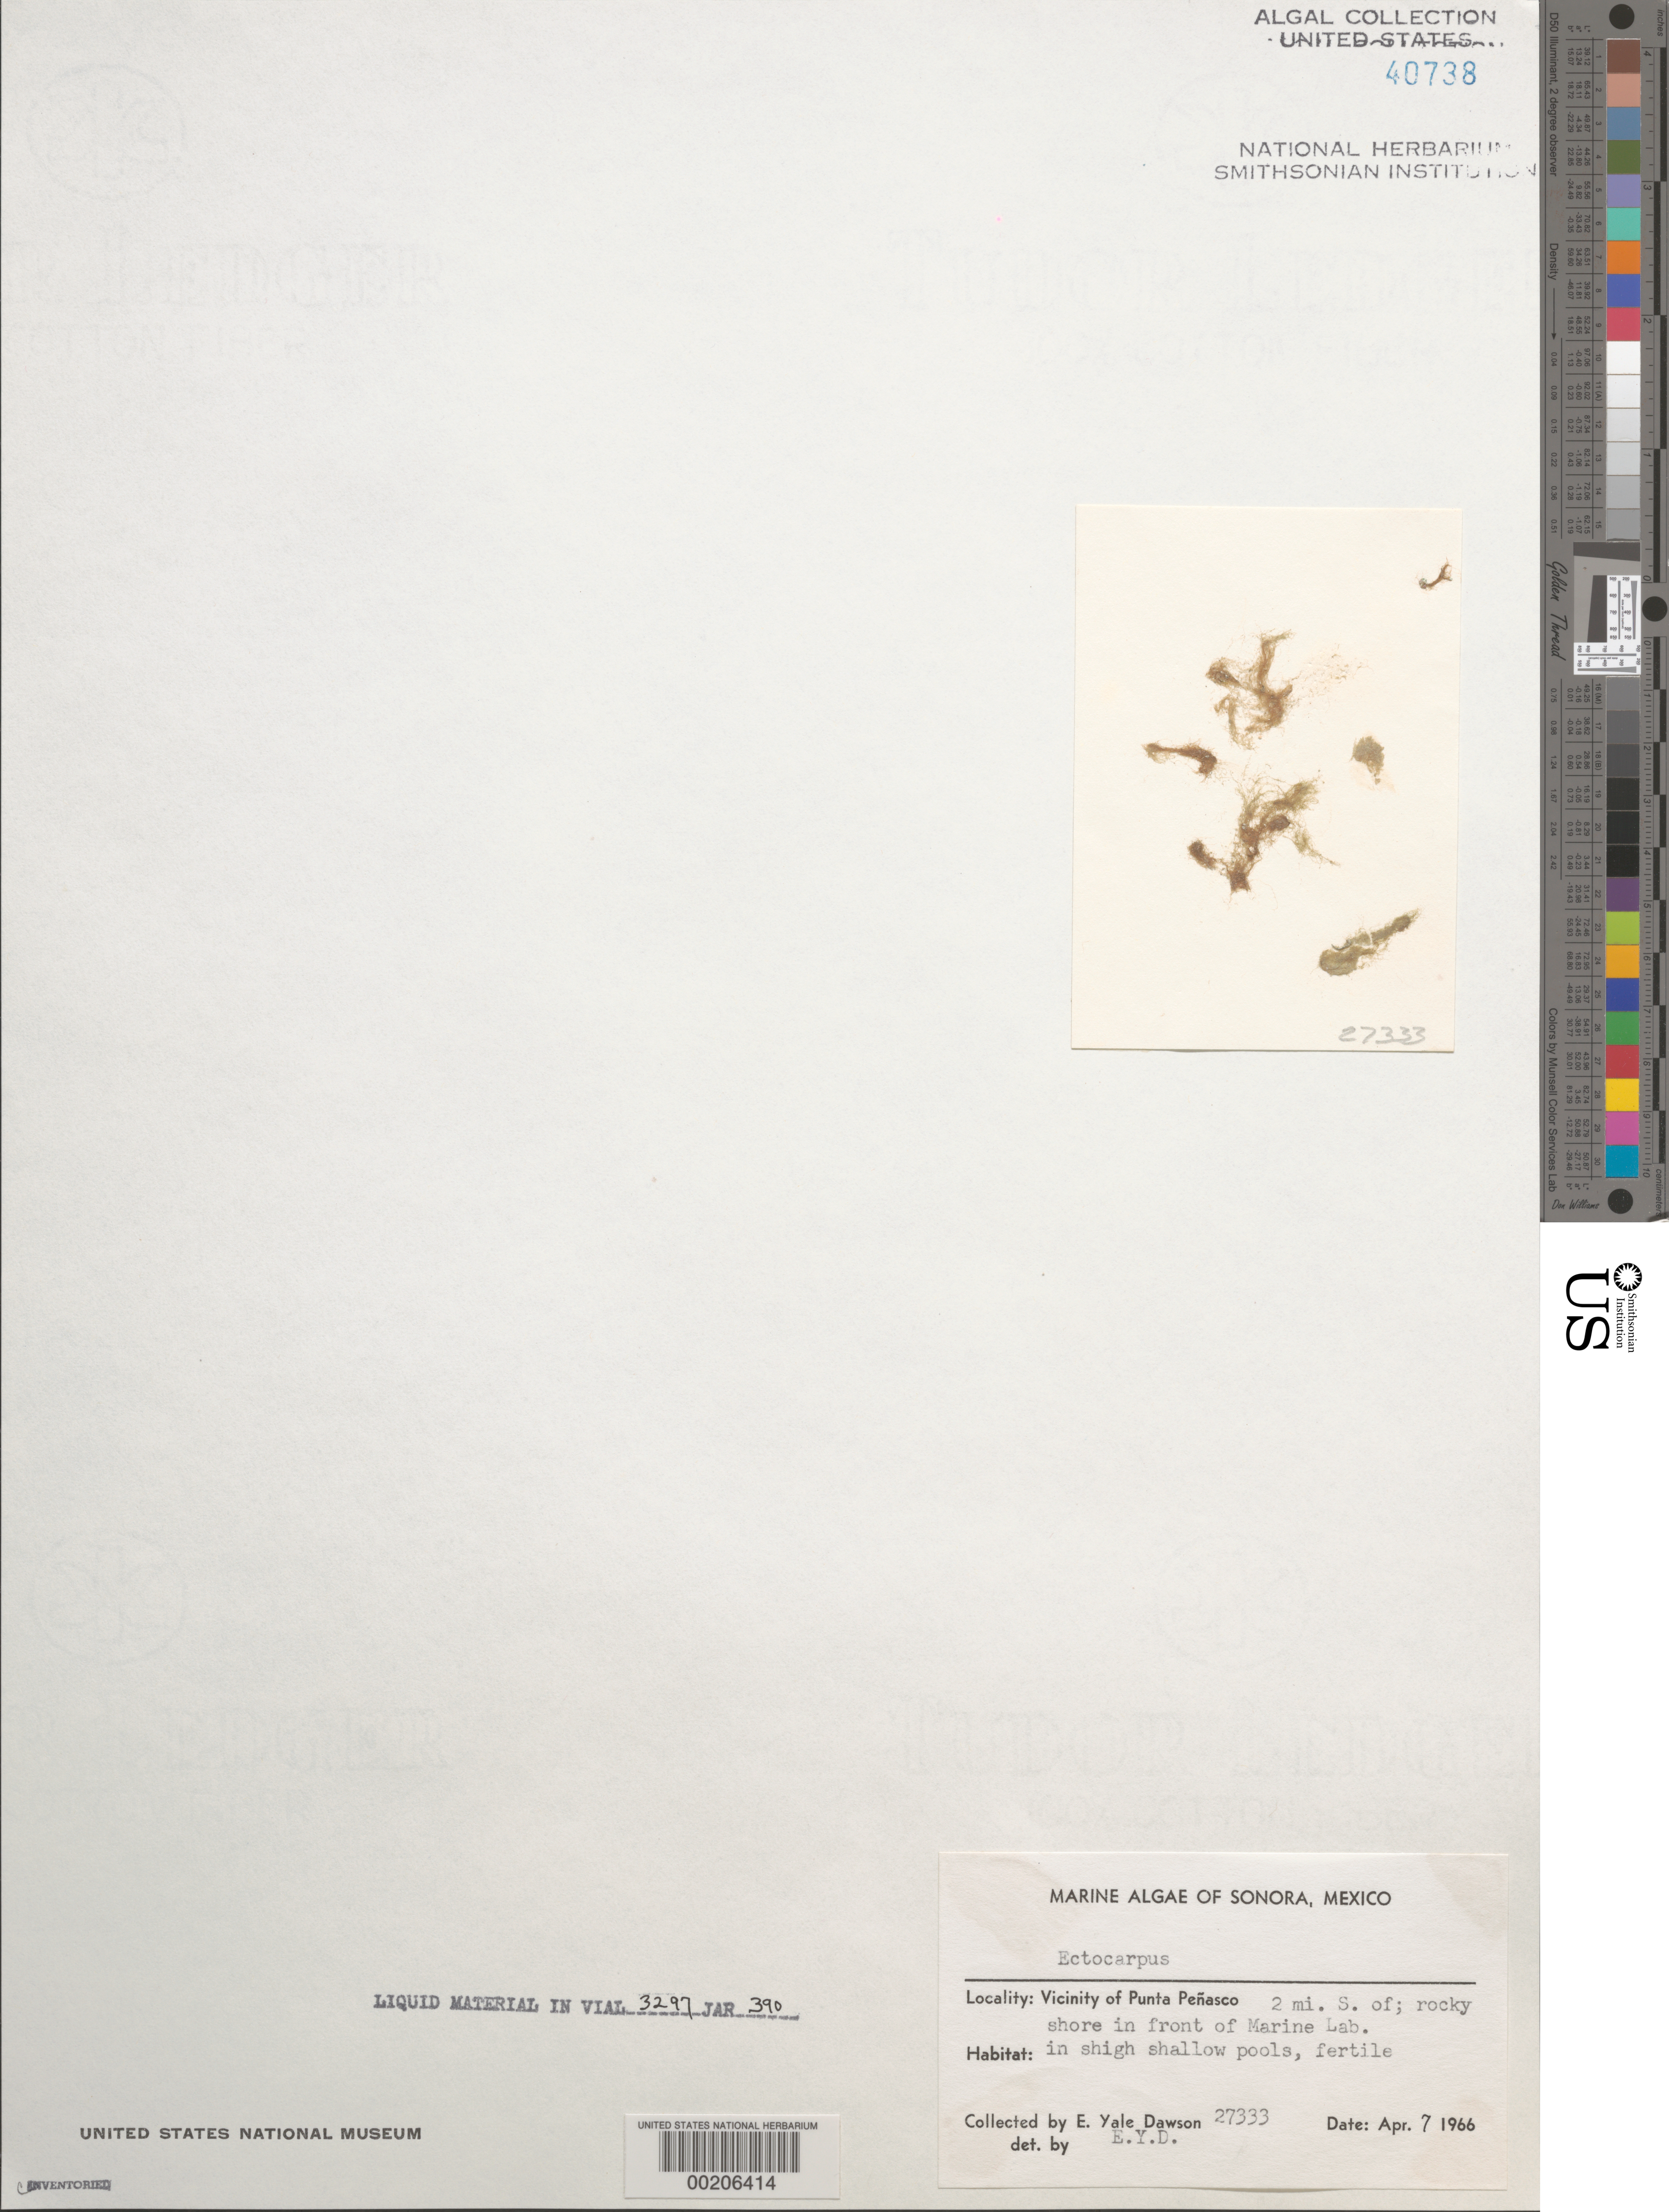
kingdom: Chromista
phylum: Ochrophyta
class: Phaeophyceae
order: Ectocarpales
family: Ectocarpaceae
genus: Ectocarpus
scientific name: Ectocarpus sp.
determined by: Dawson, E. Y.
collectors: E. Y. Dawson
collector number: EYD 27333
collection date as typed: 07 Apr 1966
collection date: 1966-04-07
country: Mexico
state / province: Sonora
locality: Marine laboratory shore, 2 miles south of Punta Penasco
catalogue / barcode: US 40738